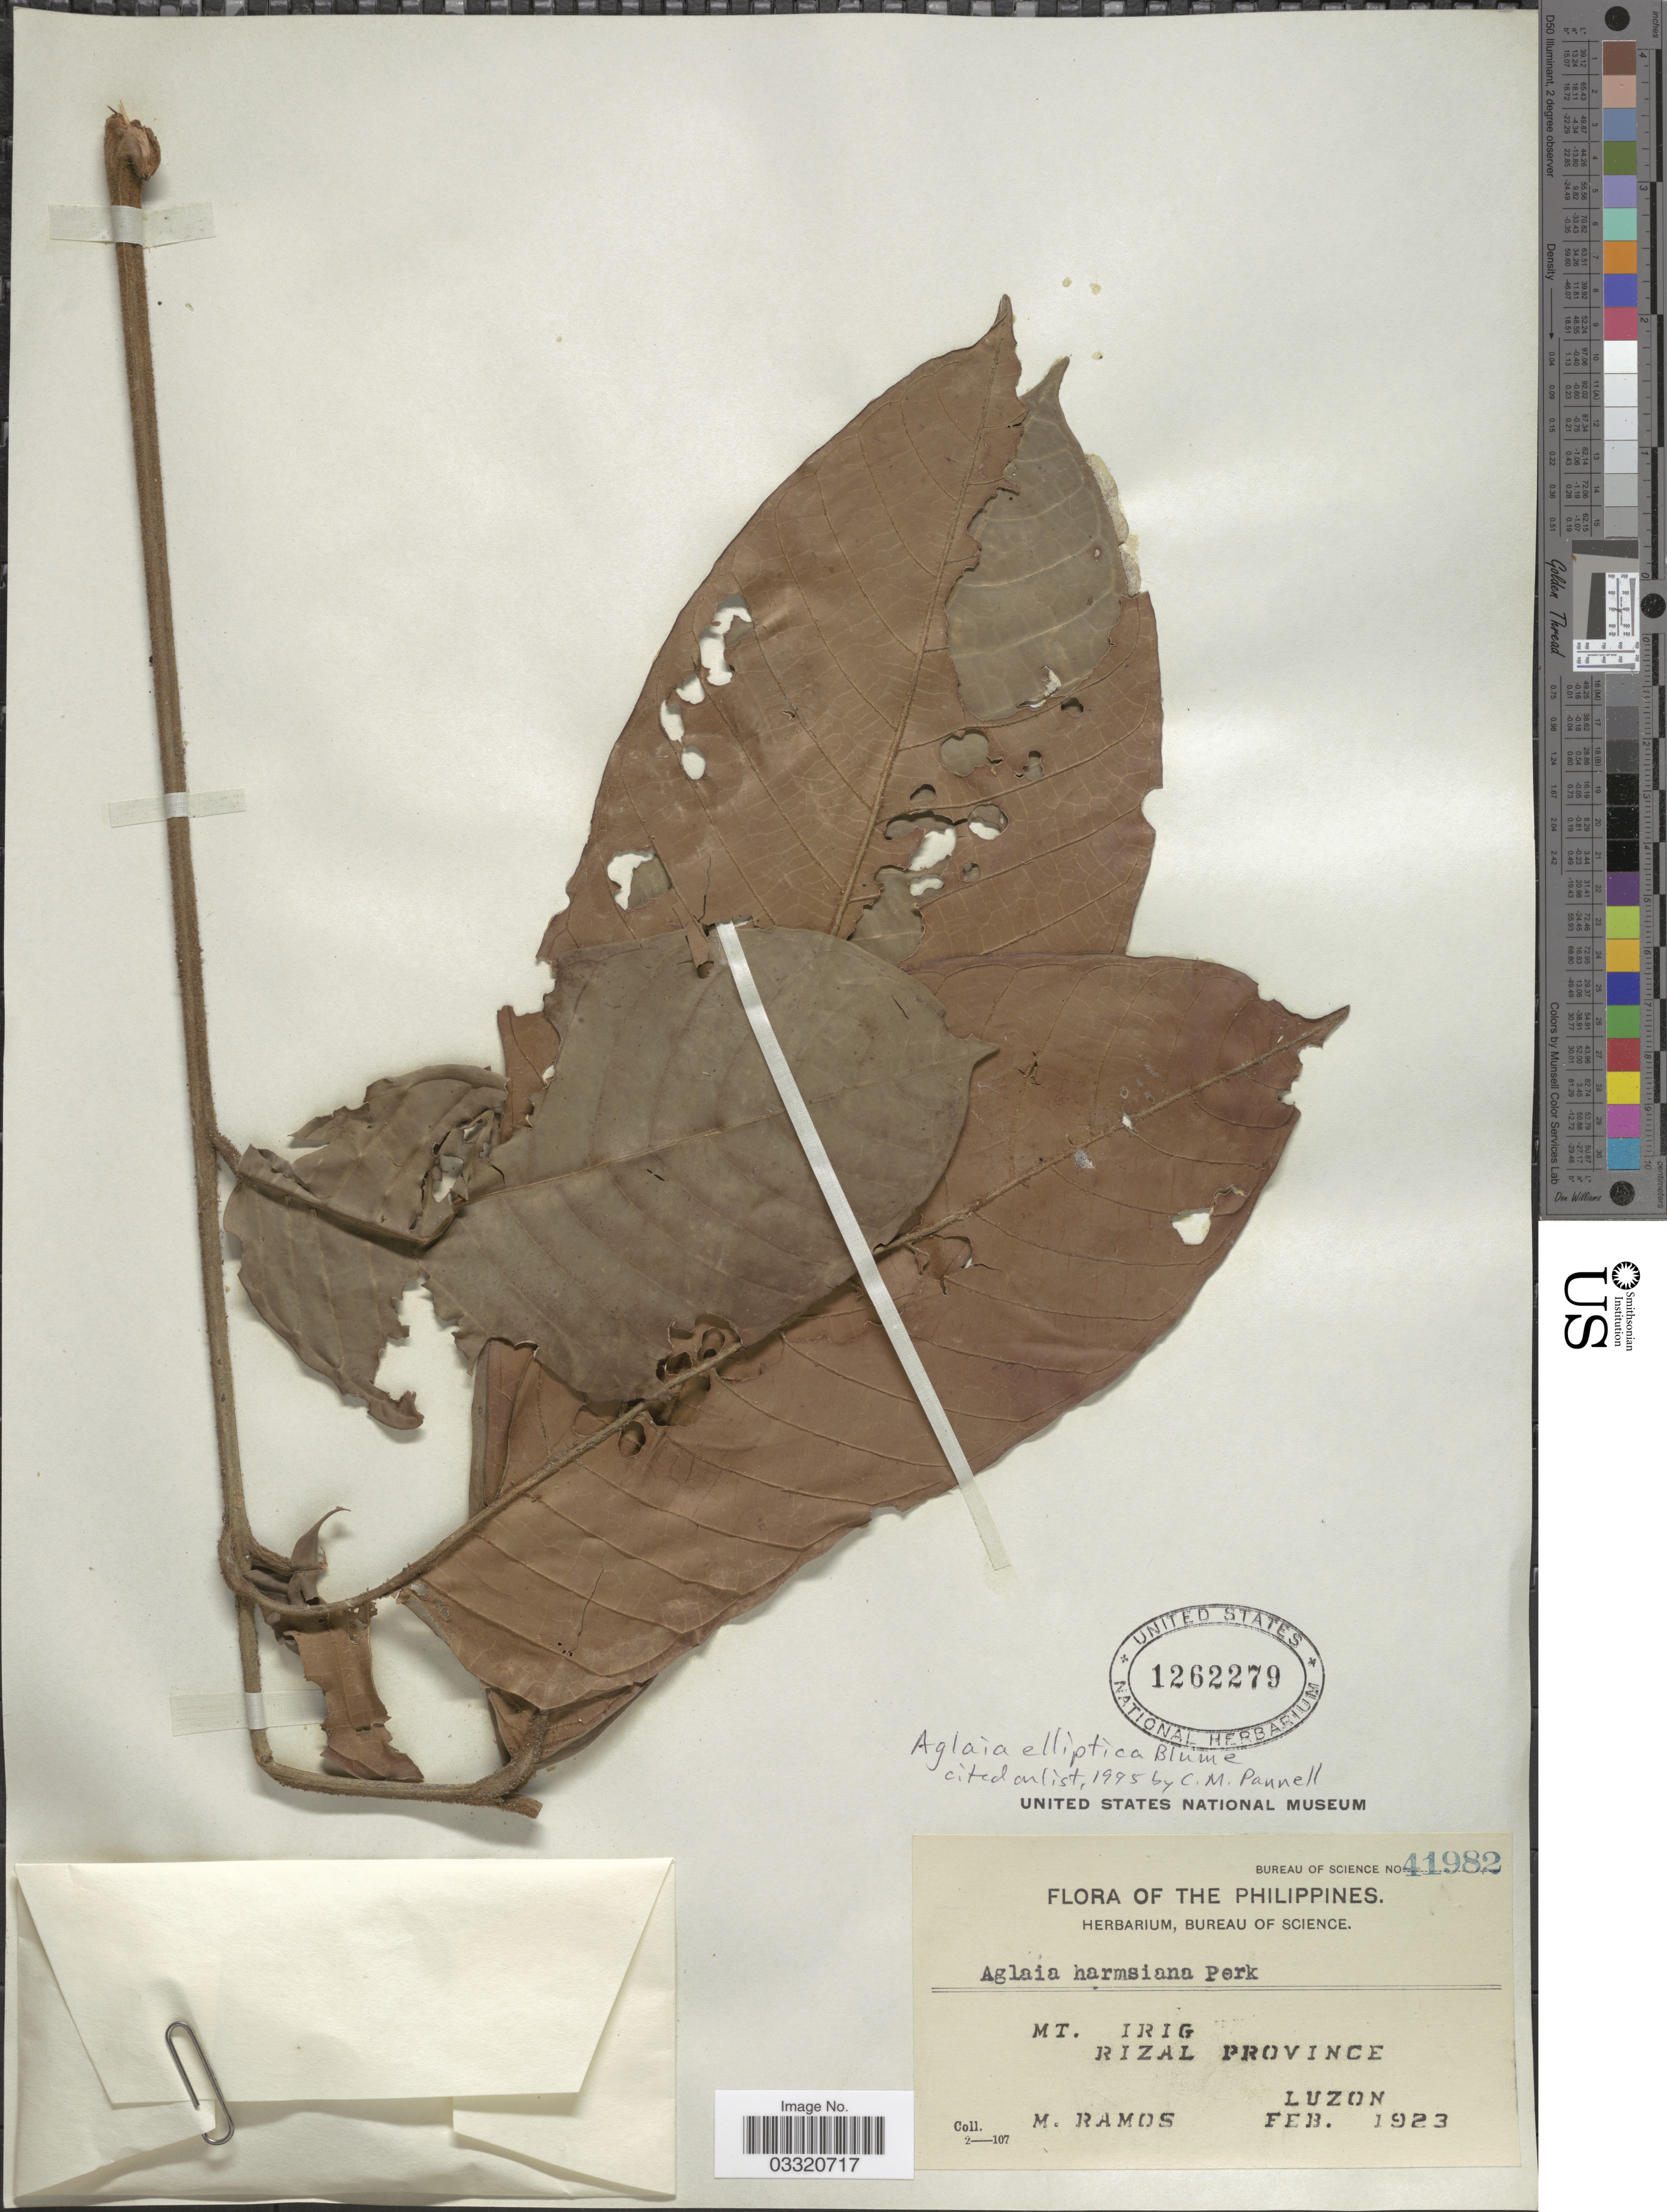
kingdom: Plantae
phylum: Tracheophyta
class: Magnoliopsida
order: Sapindales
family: Meliaceae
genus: Aglaia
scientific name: Aglaia elliptica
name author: Blume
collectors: M. Ramos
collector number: Bureau of Science 41982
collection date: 1923-02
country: Philippines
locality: Mt. Irig. Rizal Province, Luzon.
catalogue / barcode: US 1262279